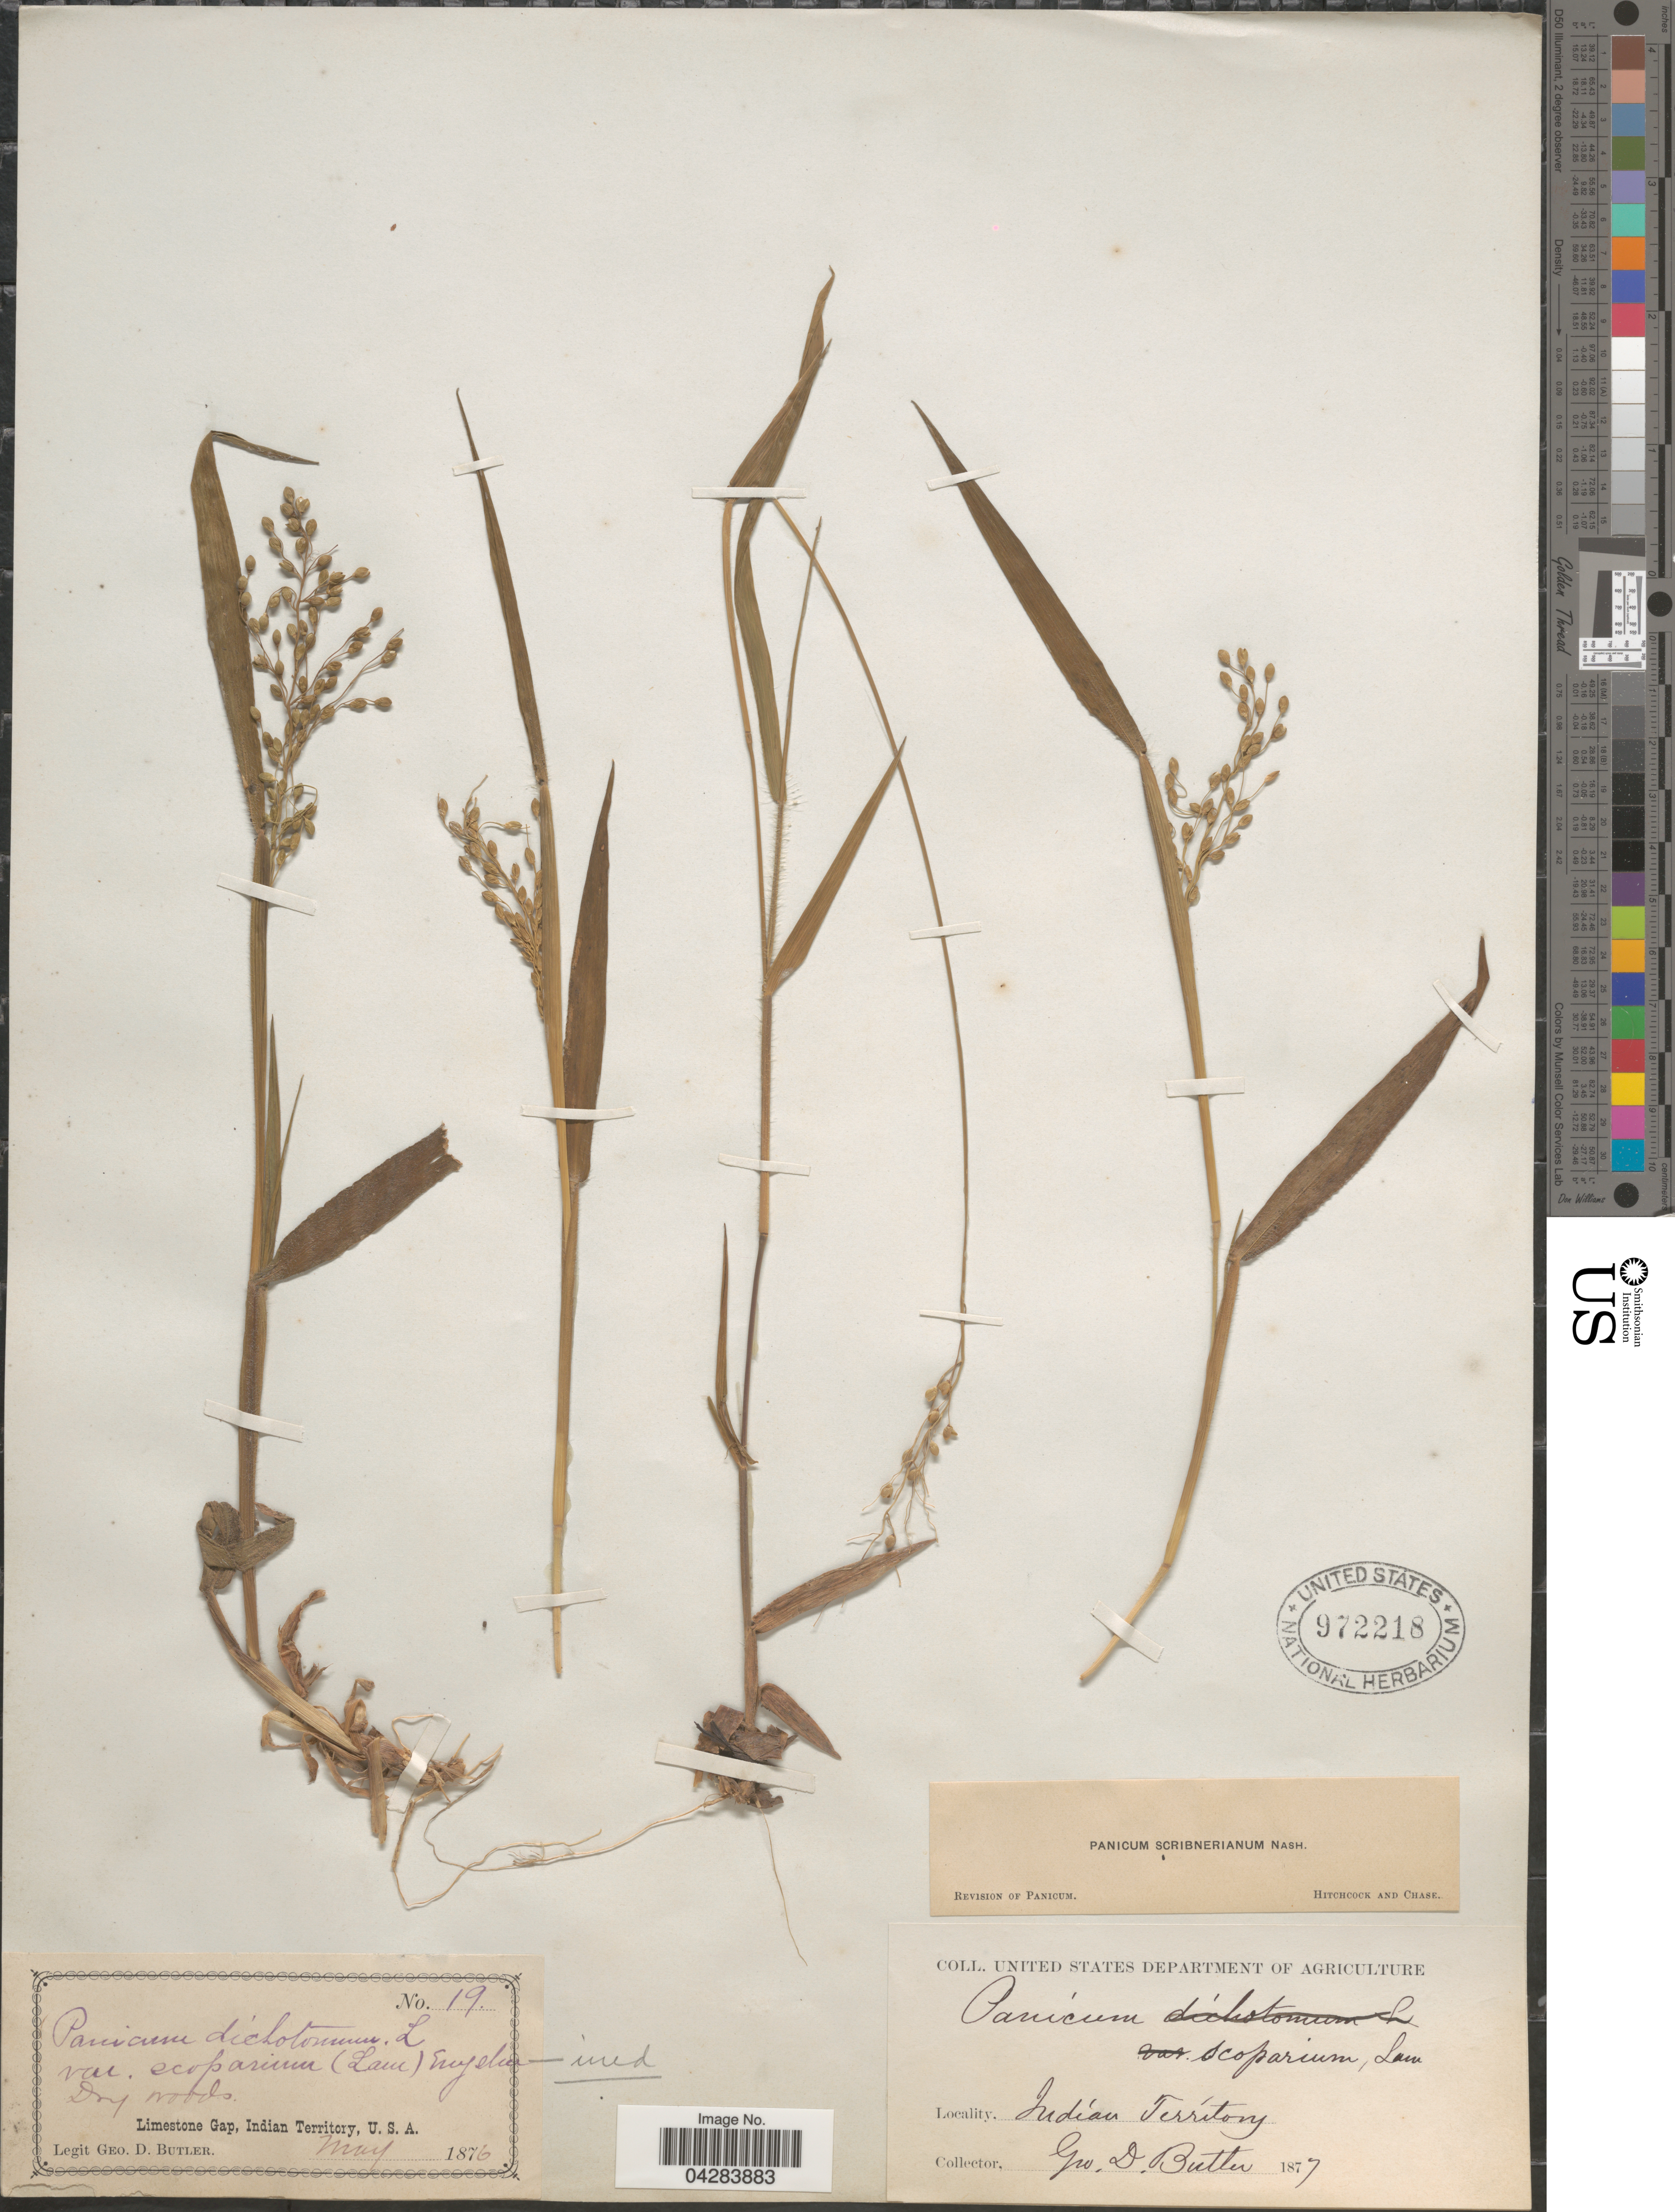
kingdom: Plantae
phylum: Tracheophyta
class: Liliopsida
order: Poales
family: Poaceae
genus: Dichanthelium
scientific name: Dichanthelium oligosanthes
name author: (Schult.) Gould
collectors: G. D. Butler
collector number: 19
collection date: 1876-05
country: United States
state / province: Oklahoma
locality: Dry woods. Limestone Gap, Indian Territory.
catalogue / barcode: US 972218